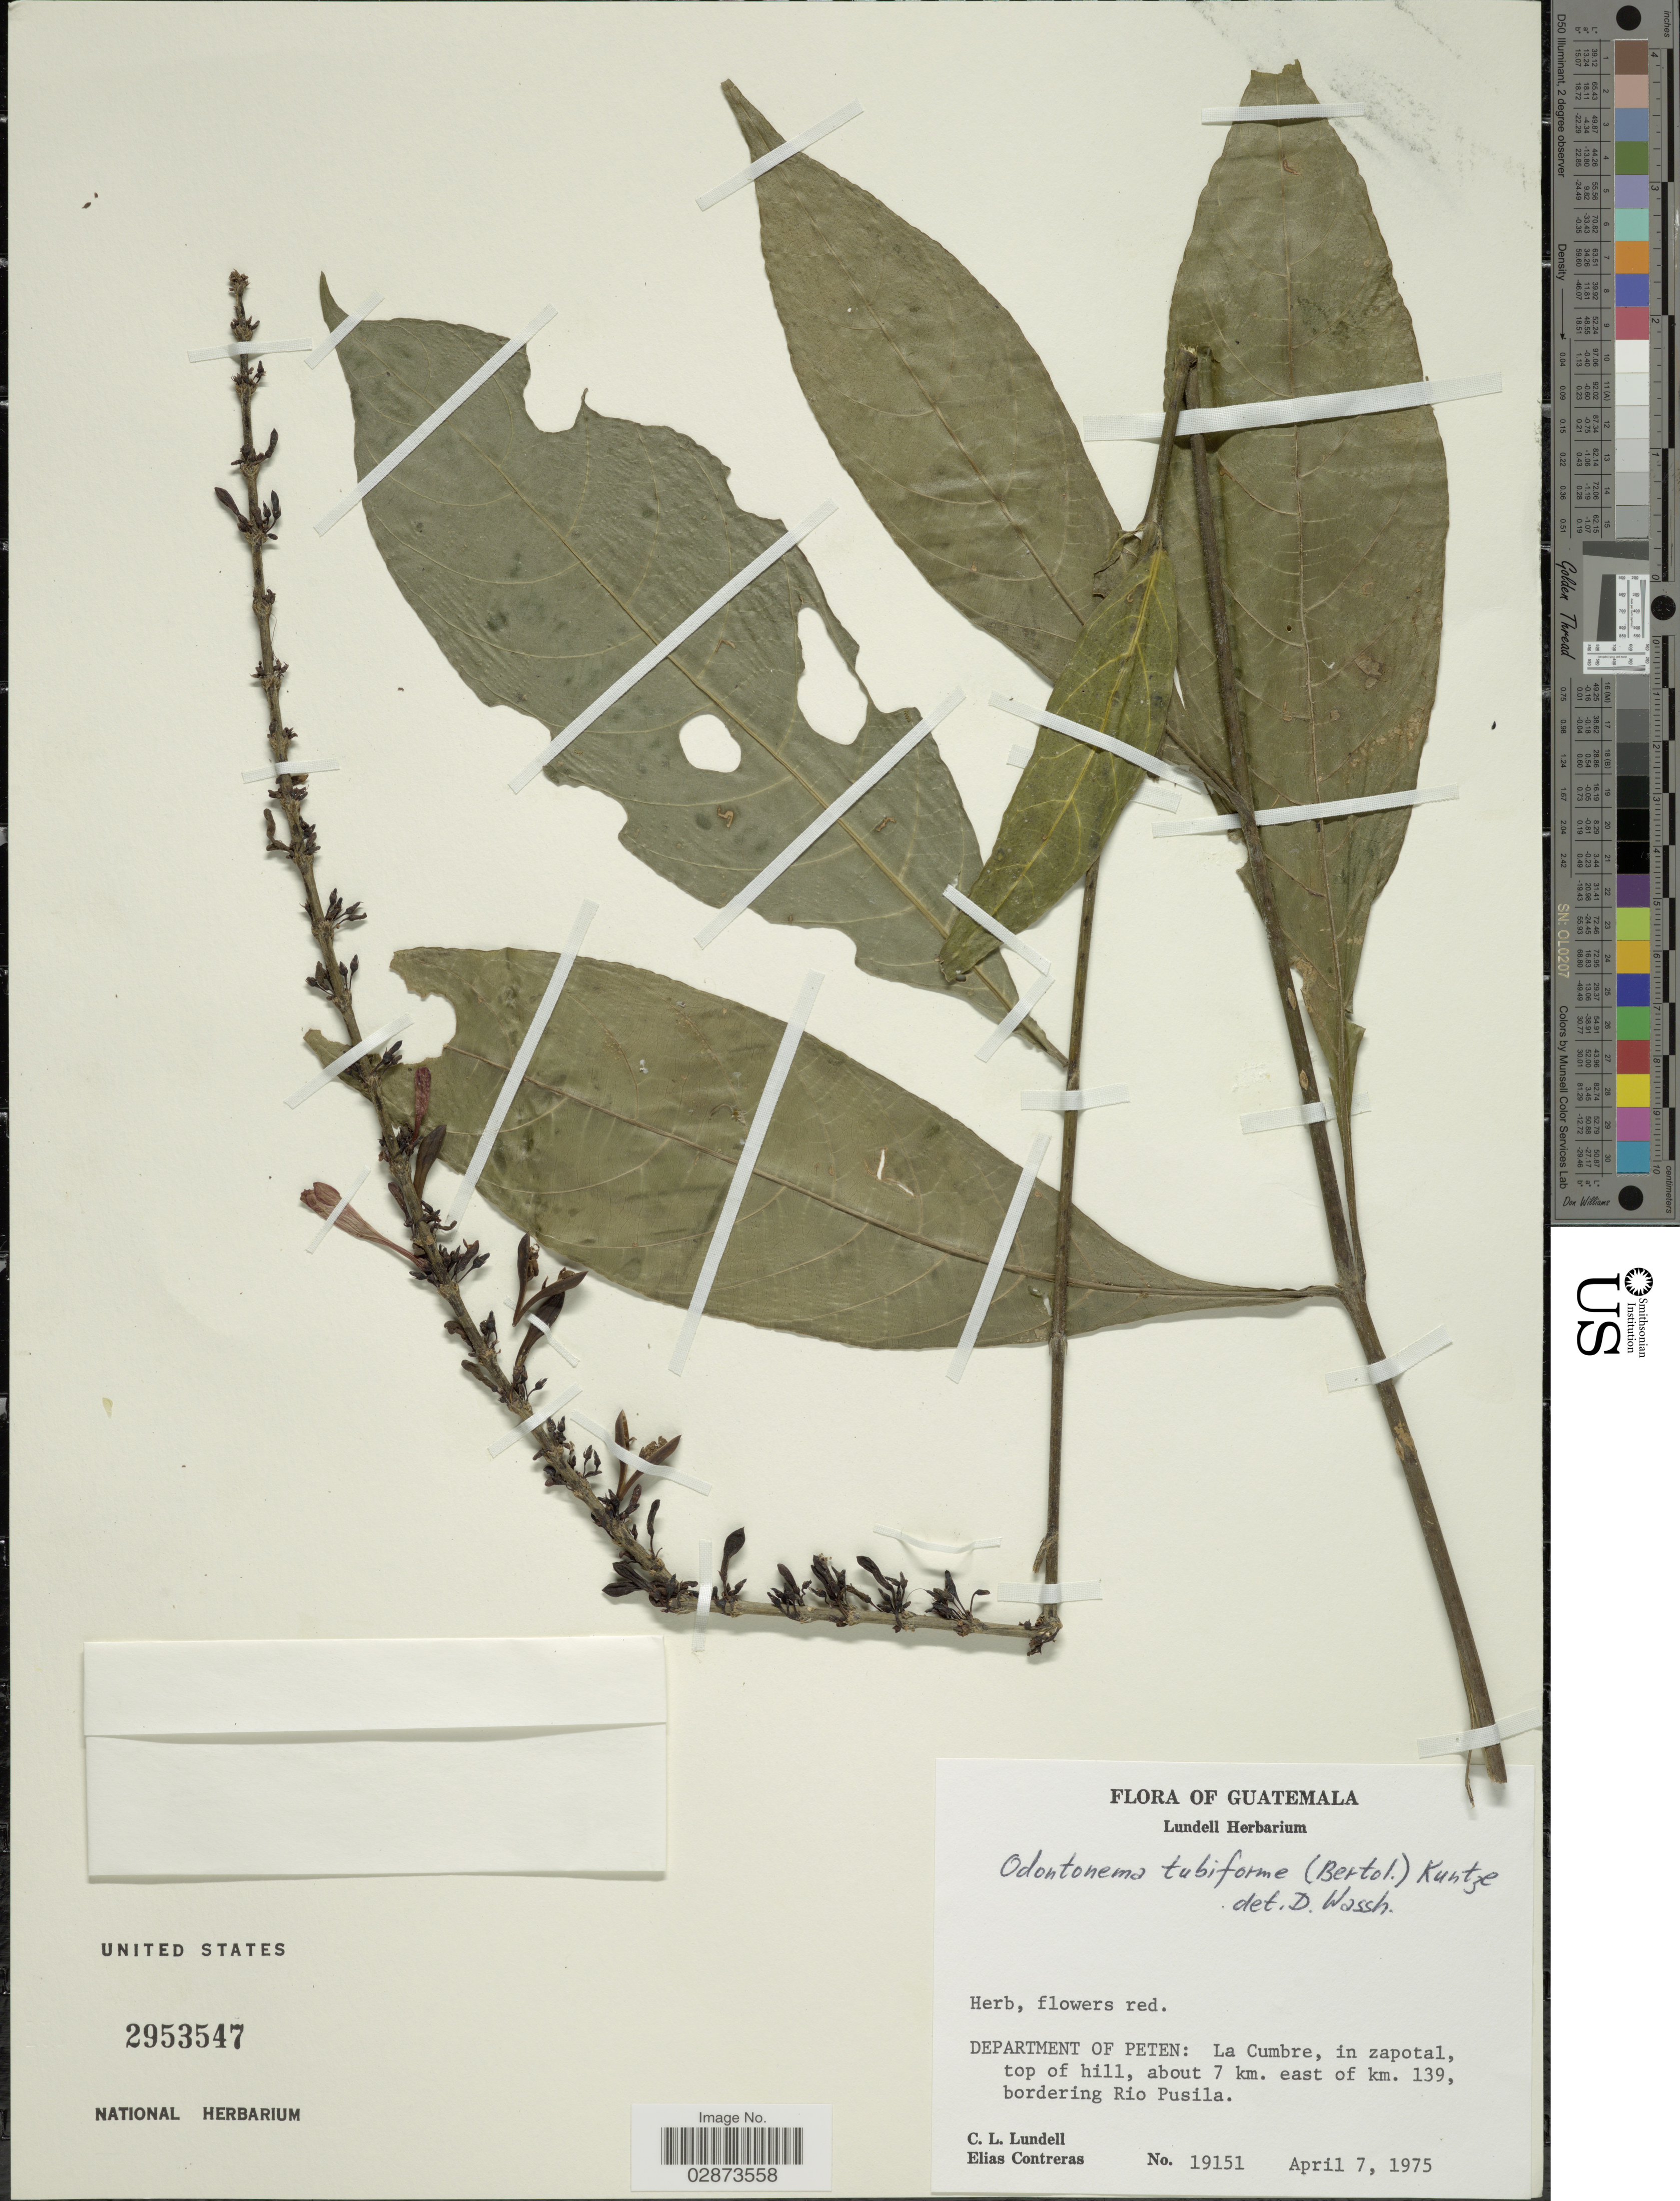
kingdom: Plantae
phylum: Tracheophyta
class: Magnoliopsida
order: Lamiales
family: Acanthaceae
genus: Odontonema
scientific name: Odontonema tubaeforme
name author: (Bertol.) Kuntze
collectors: C. L. Lundell & E. Contreras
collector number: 19151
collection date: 1975-04-07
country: Guatemala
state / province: El Petén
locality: Department of Peten: La Cumbre, in zapotal top of hill, about 7 km. east of km. 139, bordering Rio Pusila.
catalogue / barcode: US 2953547